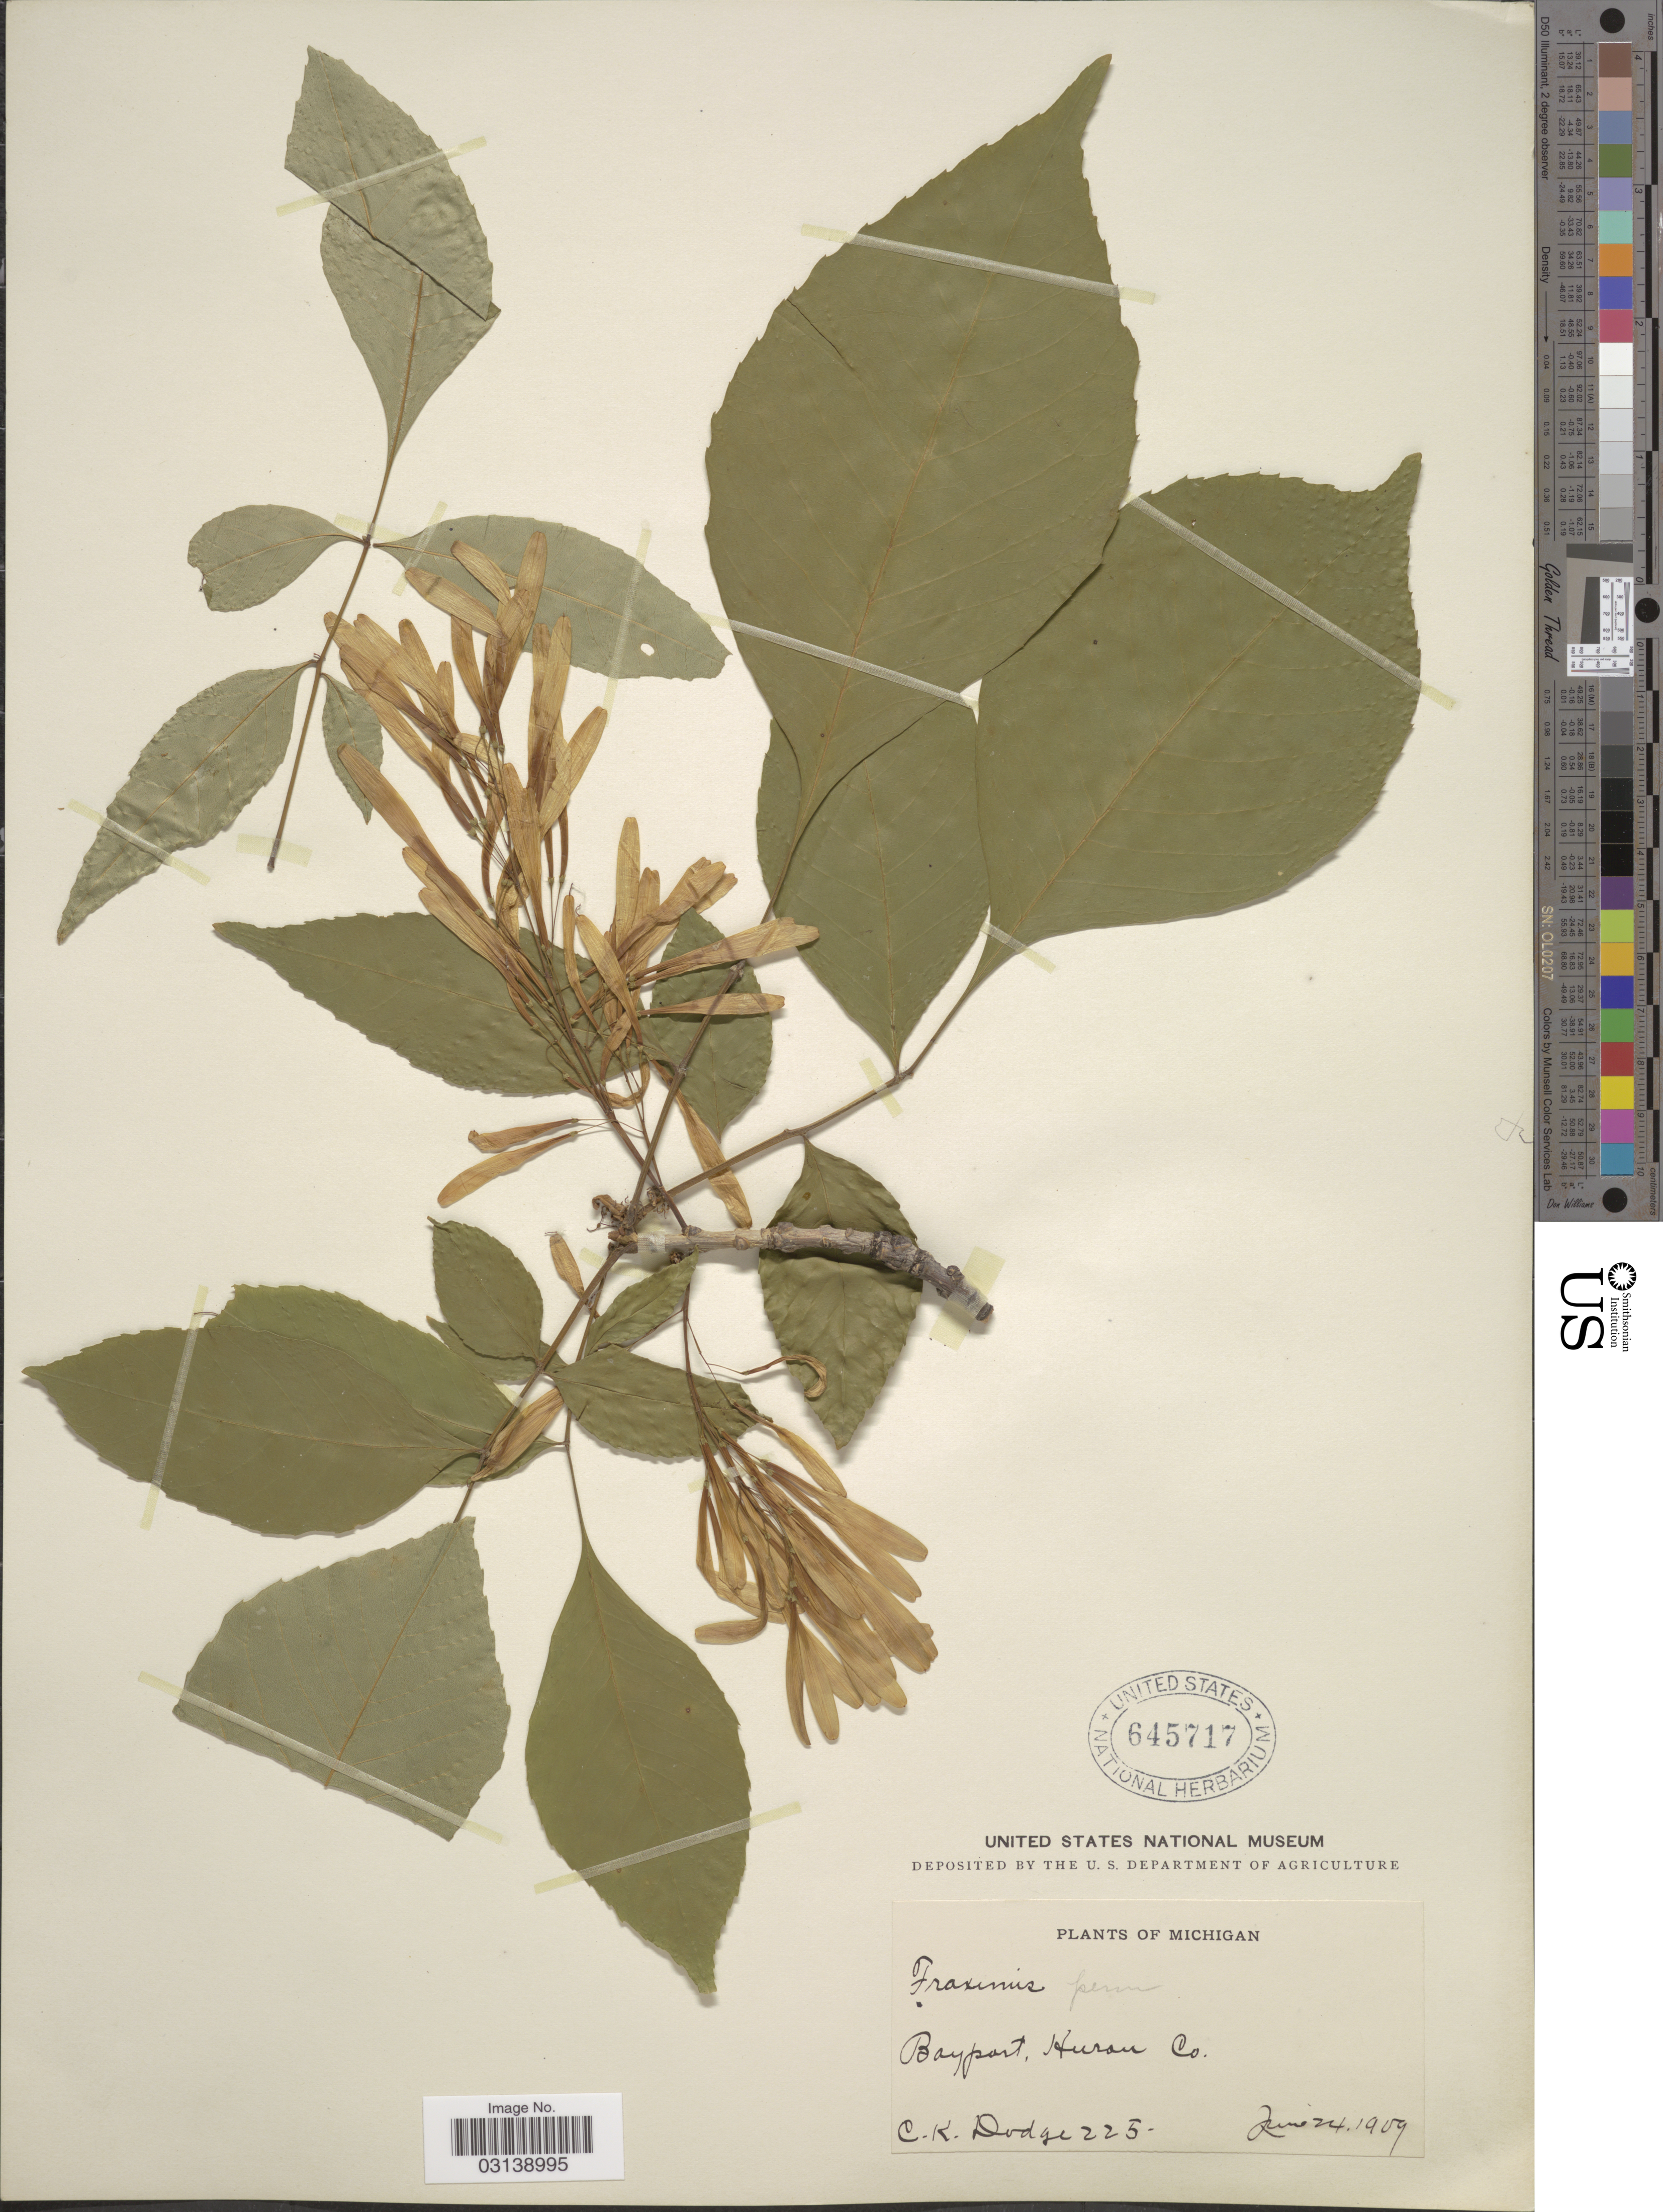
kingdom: Plantae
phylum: Tracheophyta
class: Magnoliopsida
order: Lamiales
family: Oleaceae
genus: Fraxinus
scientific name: Fraxinus pennsylvanica var. campestris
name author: (Britton) F.C. Gates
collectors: C. Dodge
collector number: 225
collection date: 1909-06-24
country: United States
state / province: Michigan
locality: Bayport, Huron Co.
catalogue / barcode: US 645717